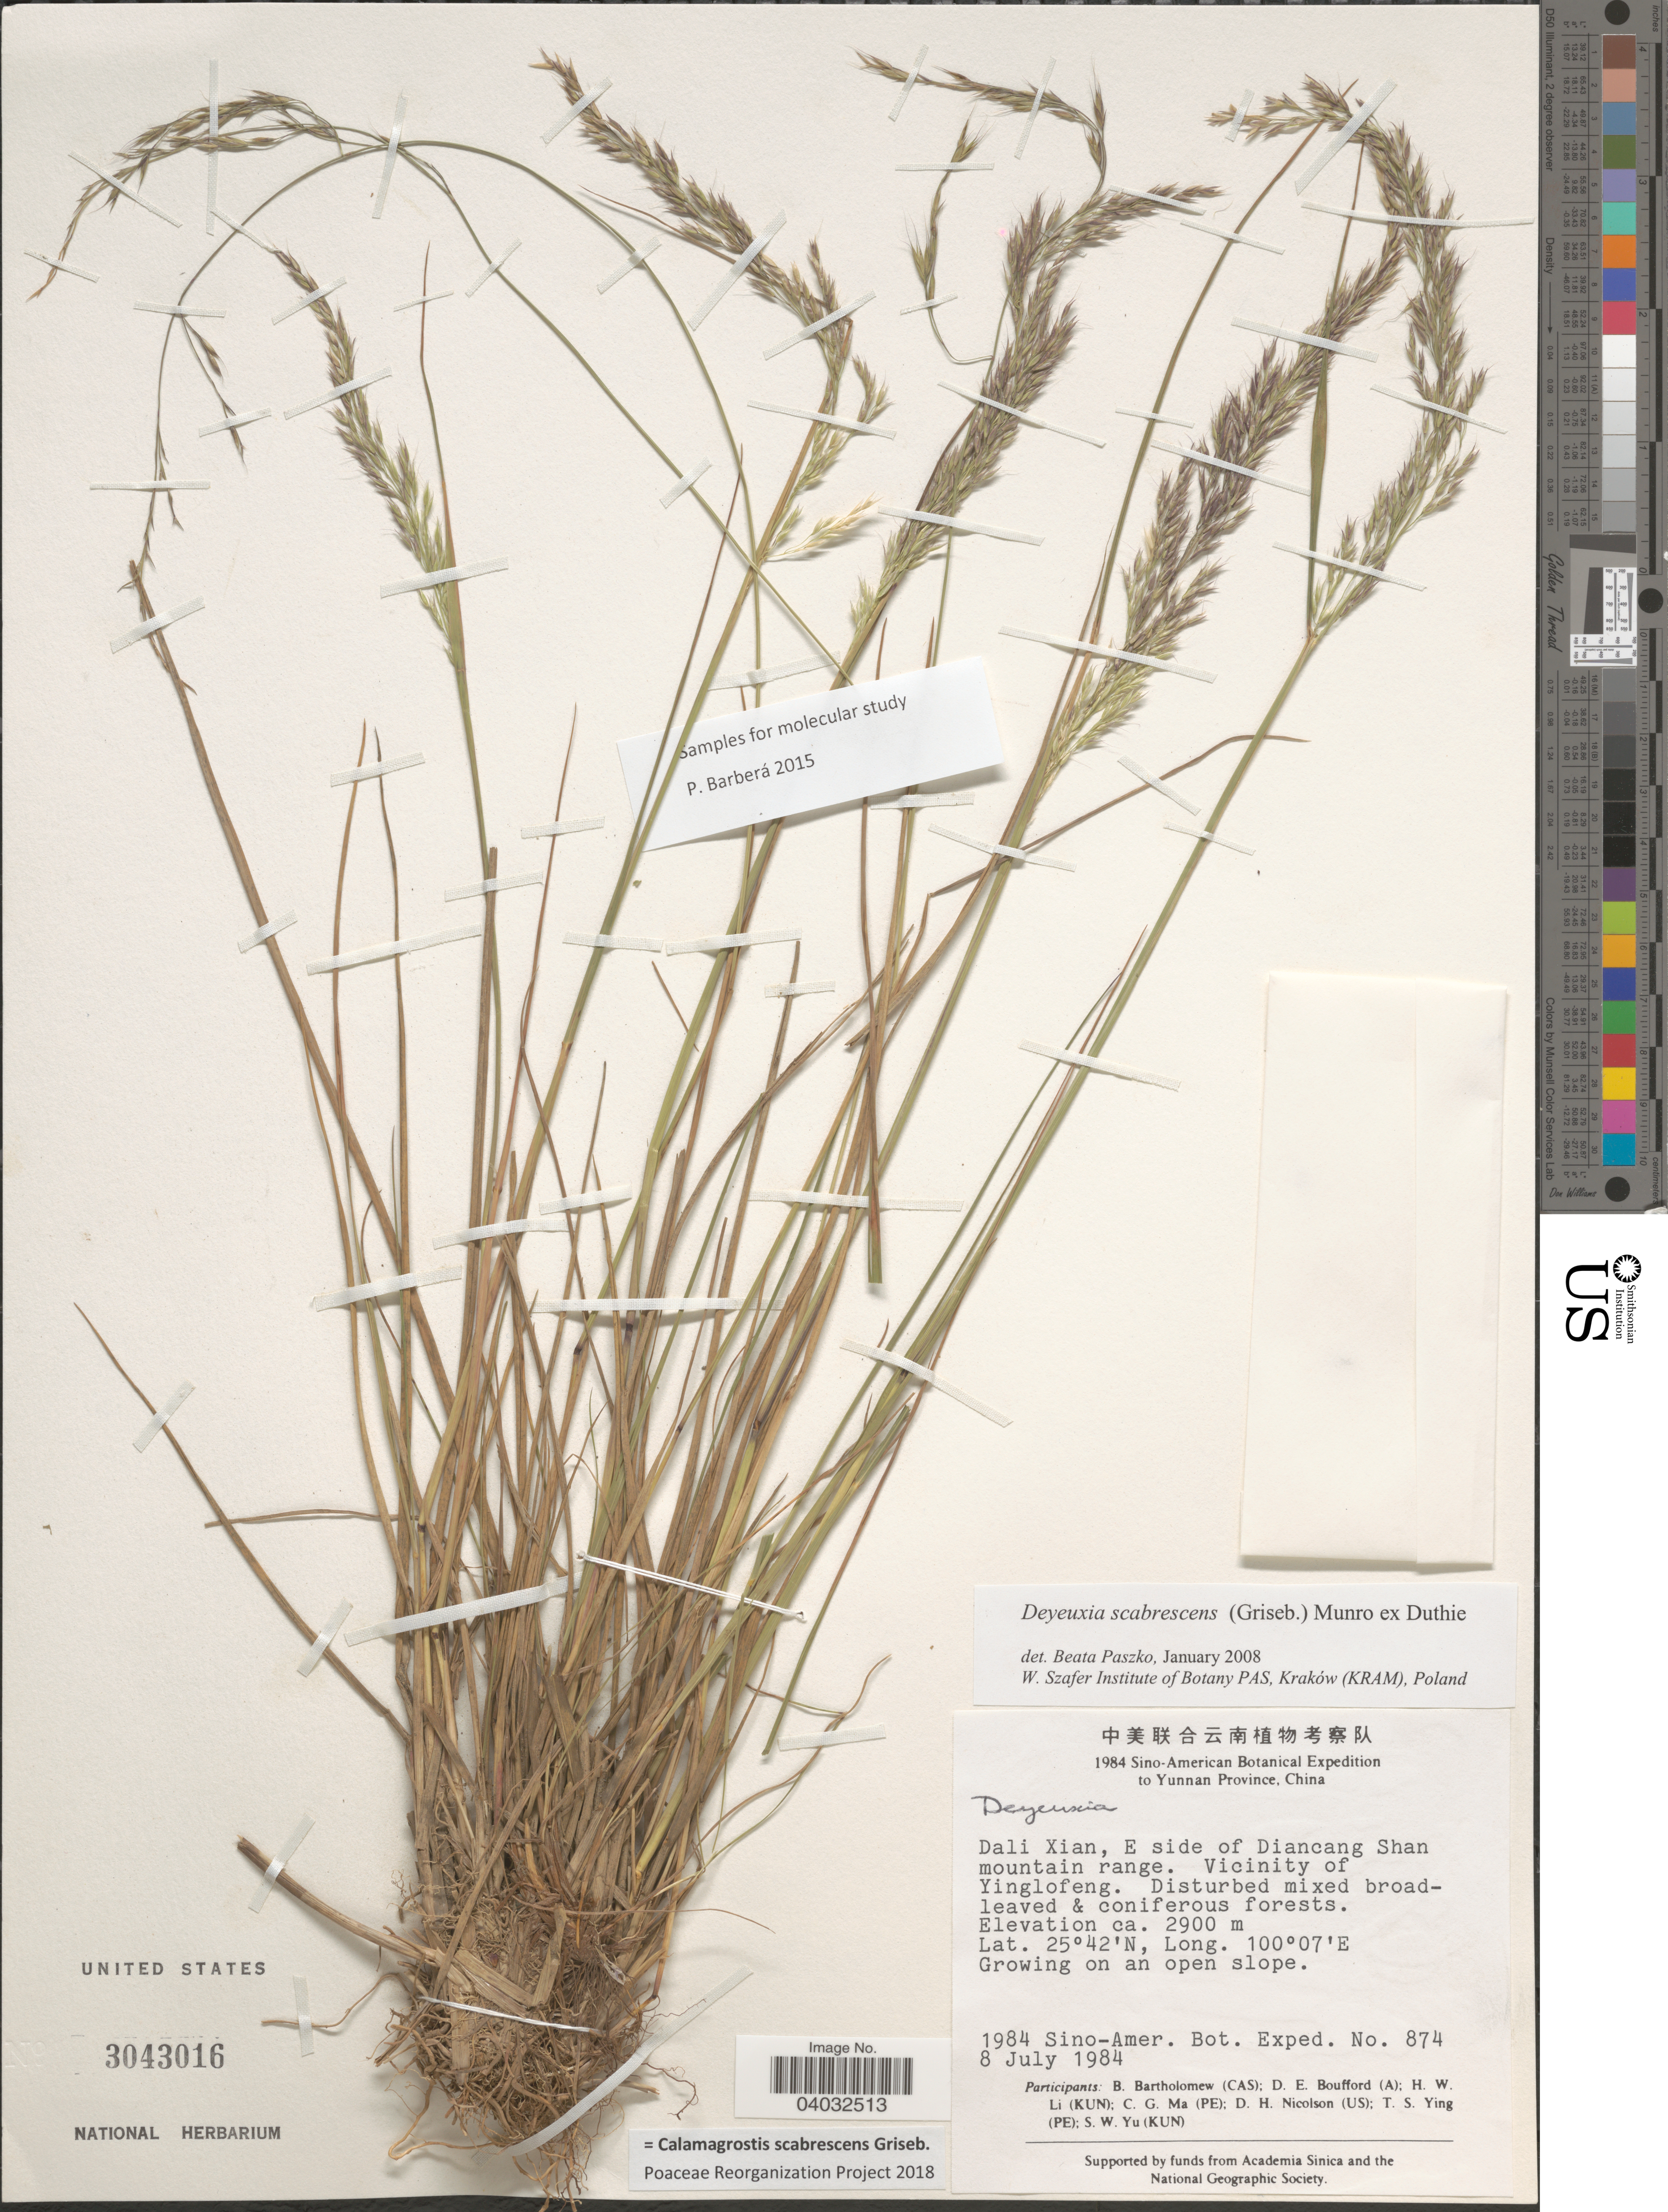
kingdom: Plantae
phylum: Tracheophyta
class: Liliopsida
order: Poales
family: Poaceae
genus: Calamagrostis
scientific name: Calamagrostis scabrescens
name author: Griseb.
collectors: Sino-Amer. Bot. Exped. 1984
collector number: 874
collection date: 1984-07-08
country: China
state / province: Yunnan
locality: Yangbi Xian, E side of Diancang Shan mountain range. Vicinity of Yinglofeng.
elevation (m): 2900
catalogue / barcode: US 3043016